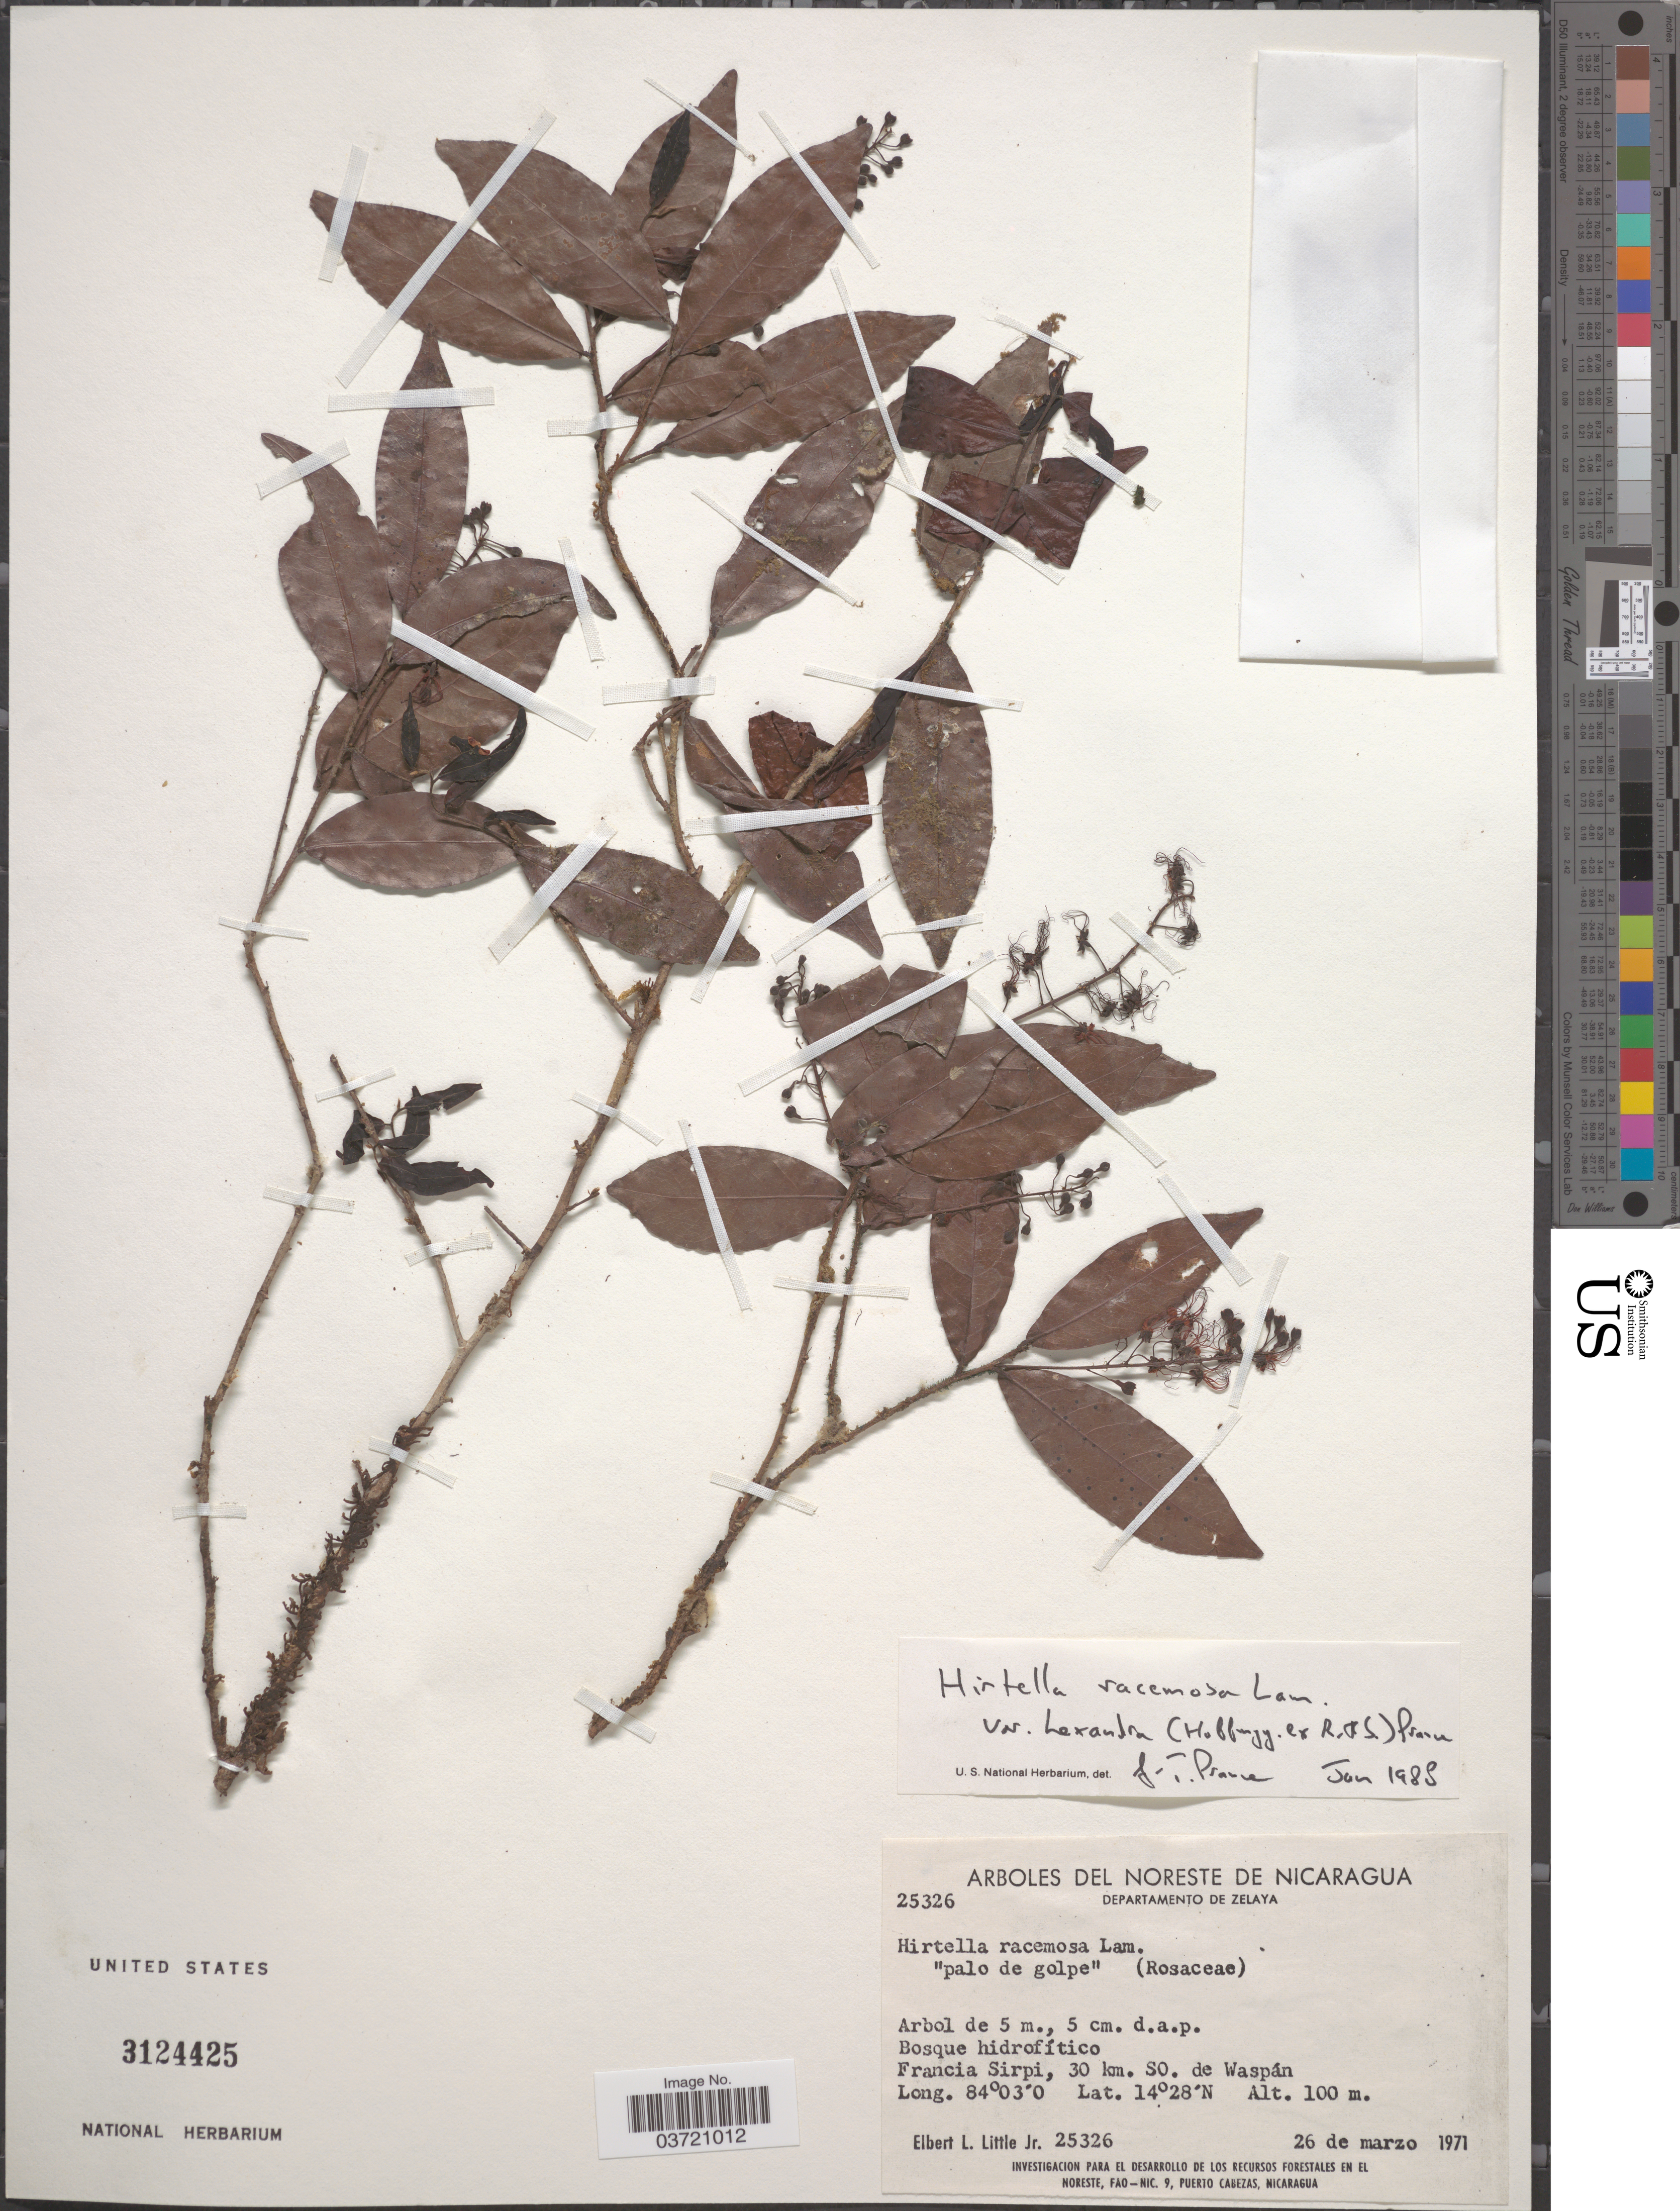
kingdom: Plantae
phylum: Tracheophyta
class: Magnoliopsida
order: Malpighiales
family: Chrysobalanaceae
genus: Hirtella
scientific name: Hirtella racemosa var. hexandra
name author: (Willd. ex Roem. & Schult.) Prance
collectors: E. L. Little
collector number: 25326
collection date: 1971-03-26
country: Nicaragua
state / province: Atlántico Norte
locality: Noreste de Nicaragua. Departamento de Zelaya. Francia Sirpi, 30 km. SO. de Waspán.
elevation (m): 100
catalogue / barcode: US 3124425